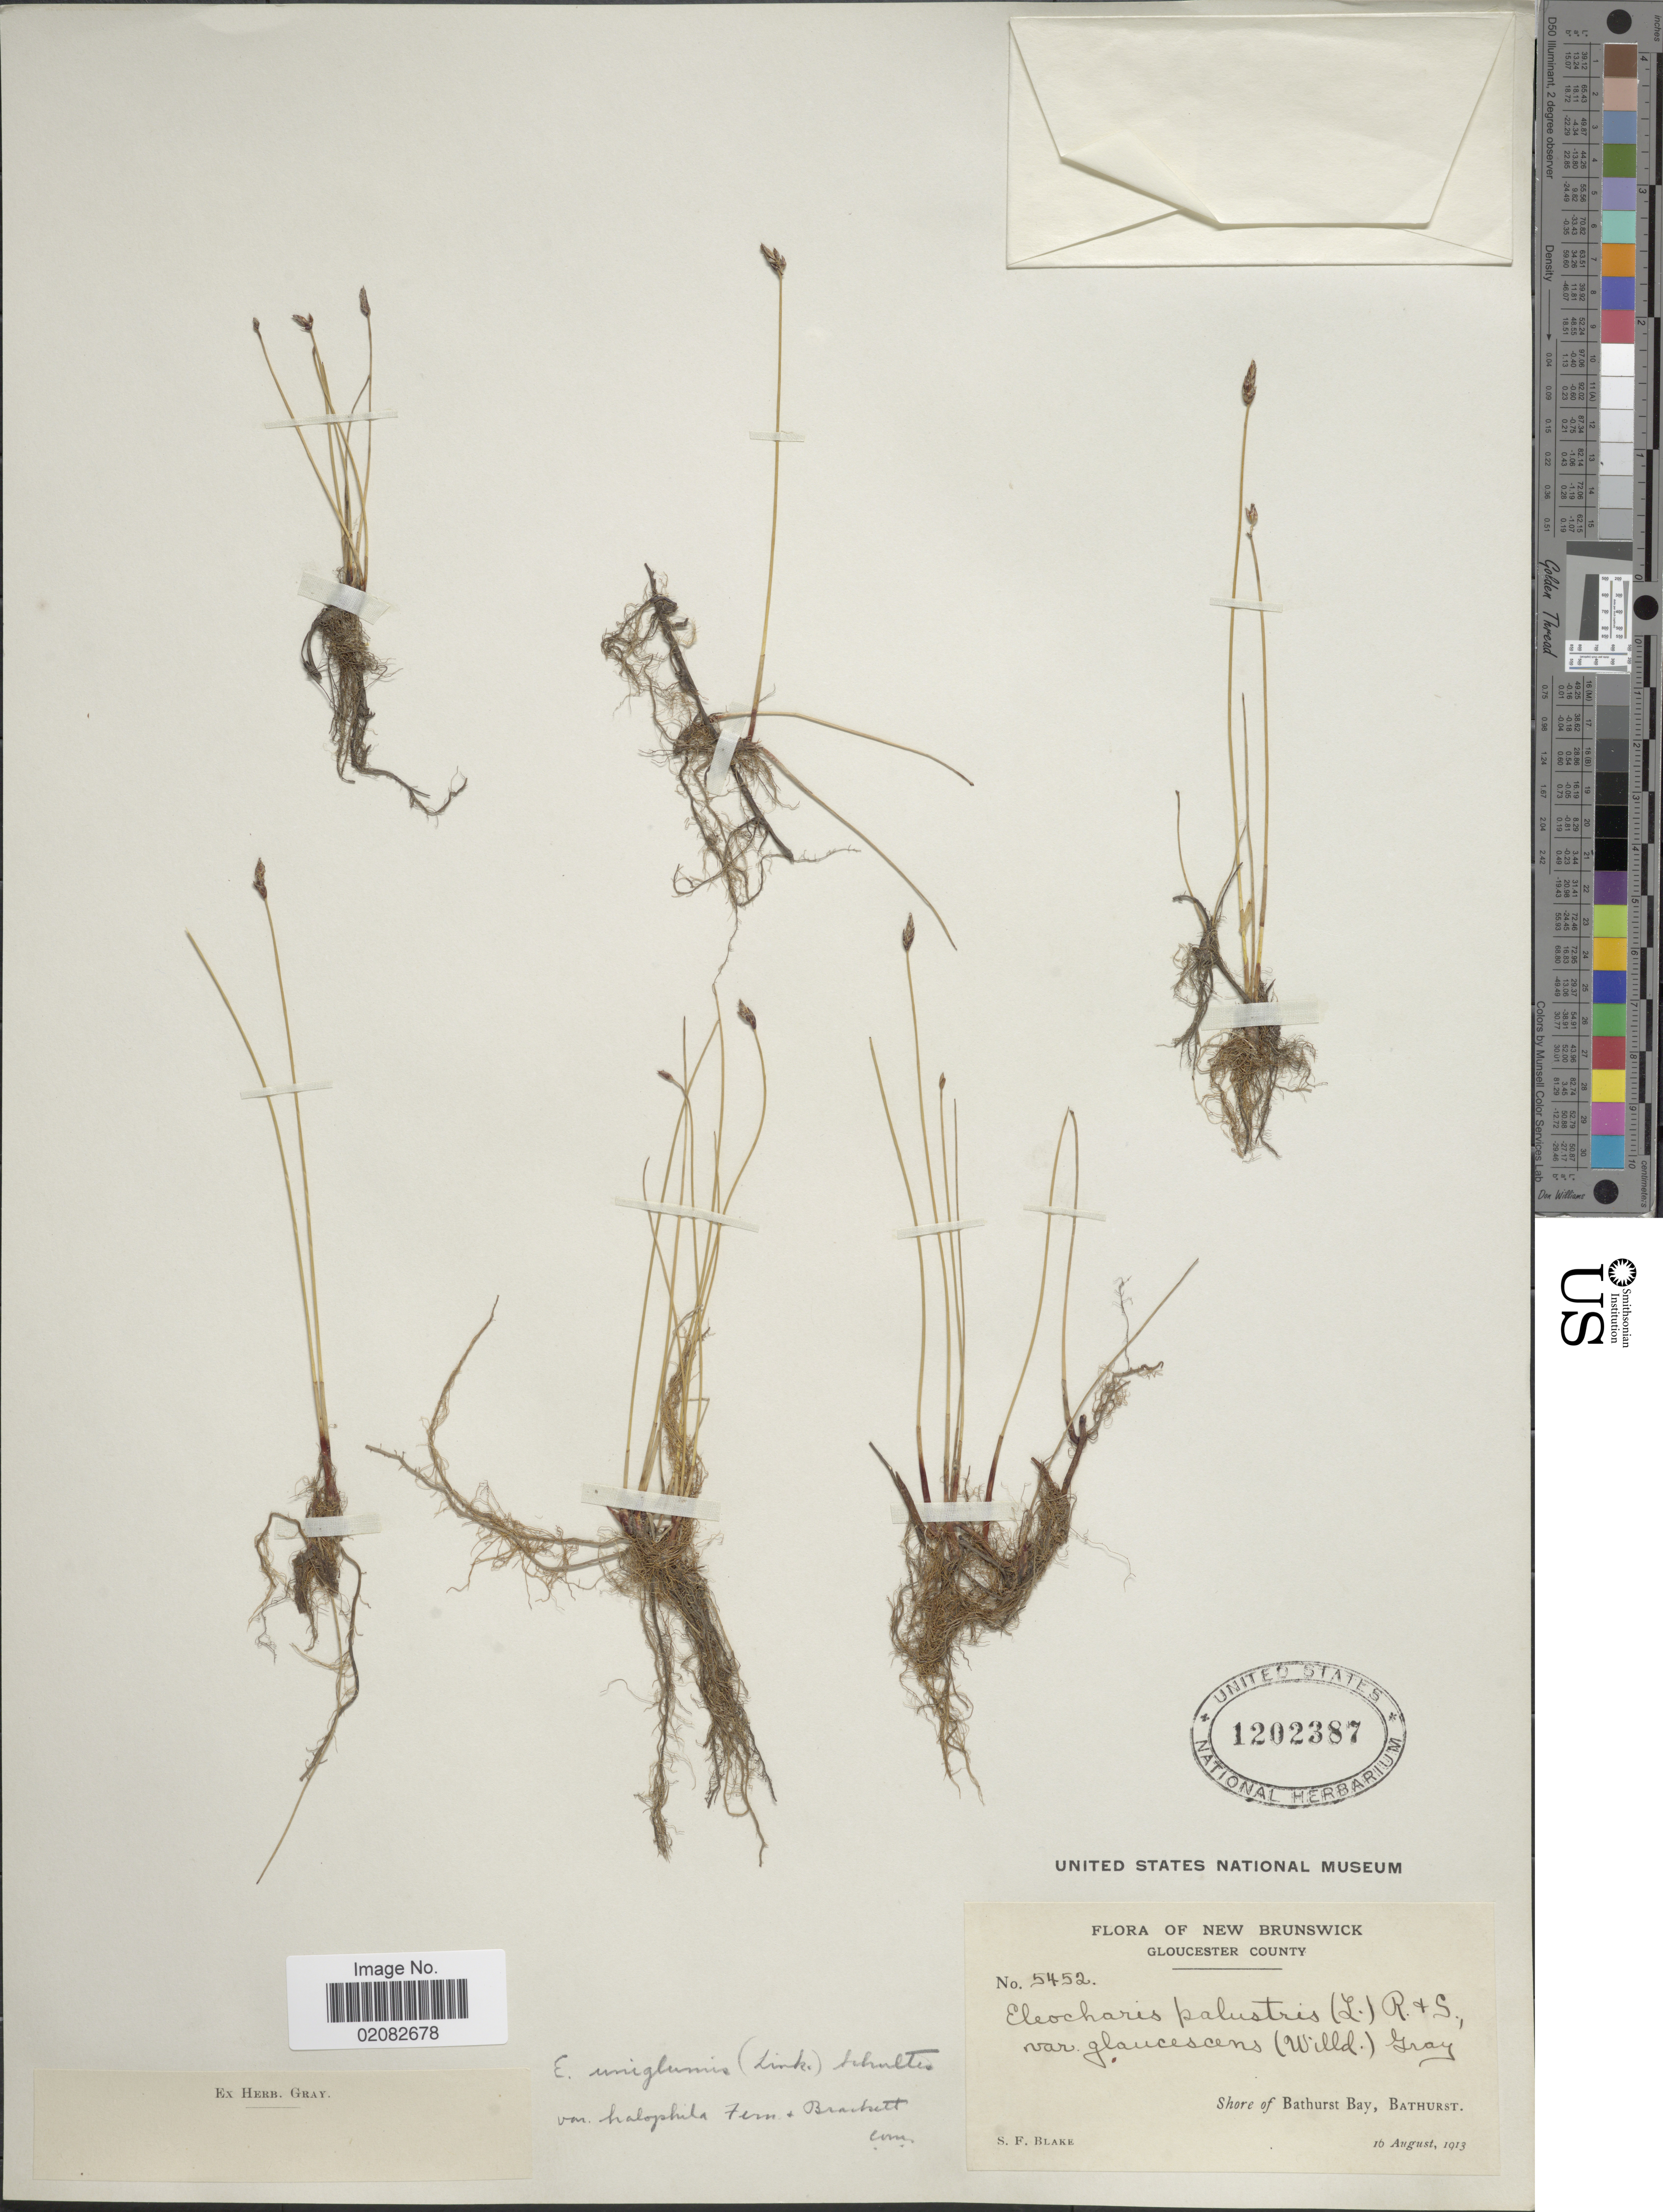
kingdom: Plantae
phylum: Tracheophyta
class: Liliopsida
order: Poales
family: Cyperaceae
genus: Eleocharis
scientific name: Eleocharis halophila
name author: (Fernald & Brackett) Fernald & Brackett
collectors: S. Blake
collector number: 5452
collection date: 1913-08-10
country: Canada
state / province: New Brunswick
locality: Gloucester County, shore of Bathurst Bay, Bathurst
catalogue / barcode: US 1202387